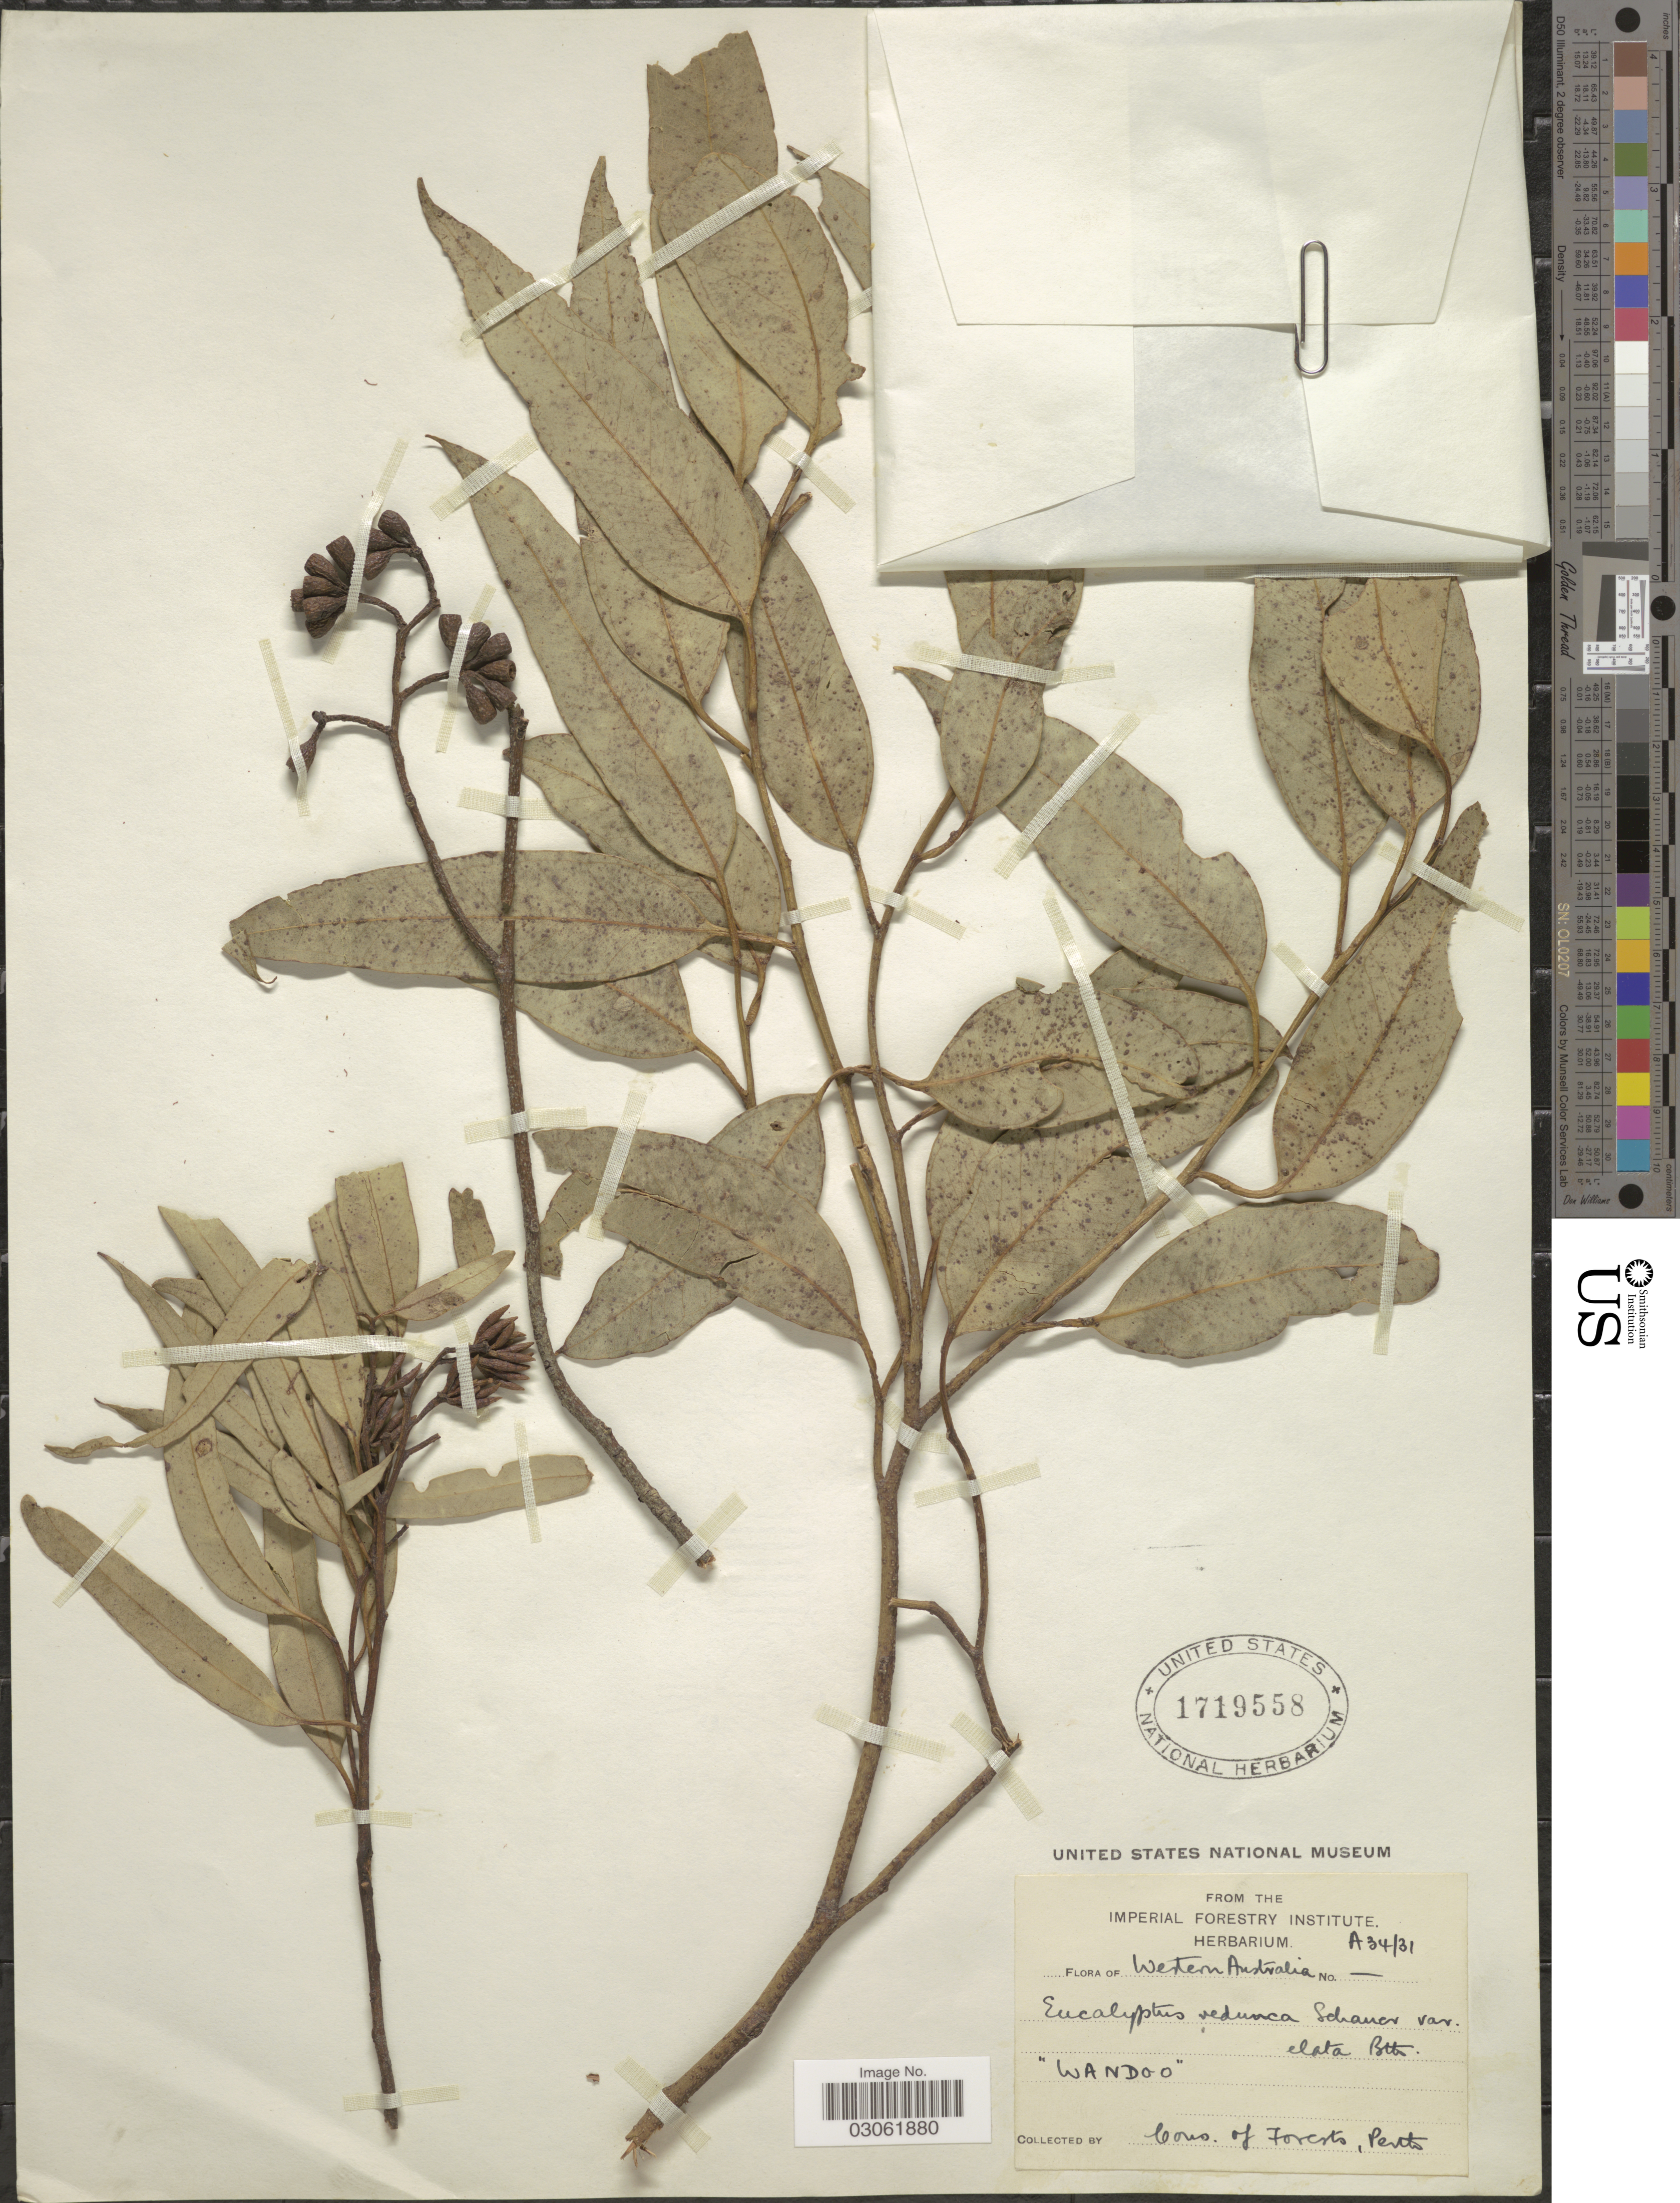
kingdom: Plantae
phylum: Tracheophyta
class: Magnoliopsida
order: Myrtales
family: Myrtaceae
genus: Eucalyptus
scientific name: Eucalyptus redunca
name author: Schauer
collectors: P. Cons. of Forests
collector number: A 34/31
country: Australia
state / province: Western Australia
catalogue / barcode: US 1719558